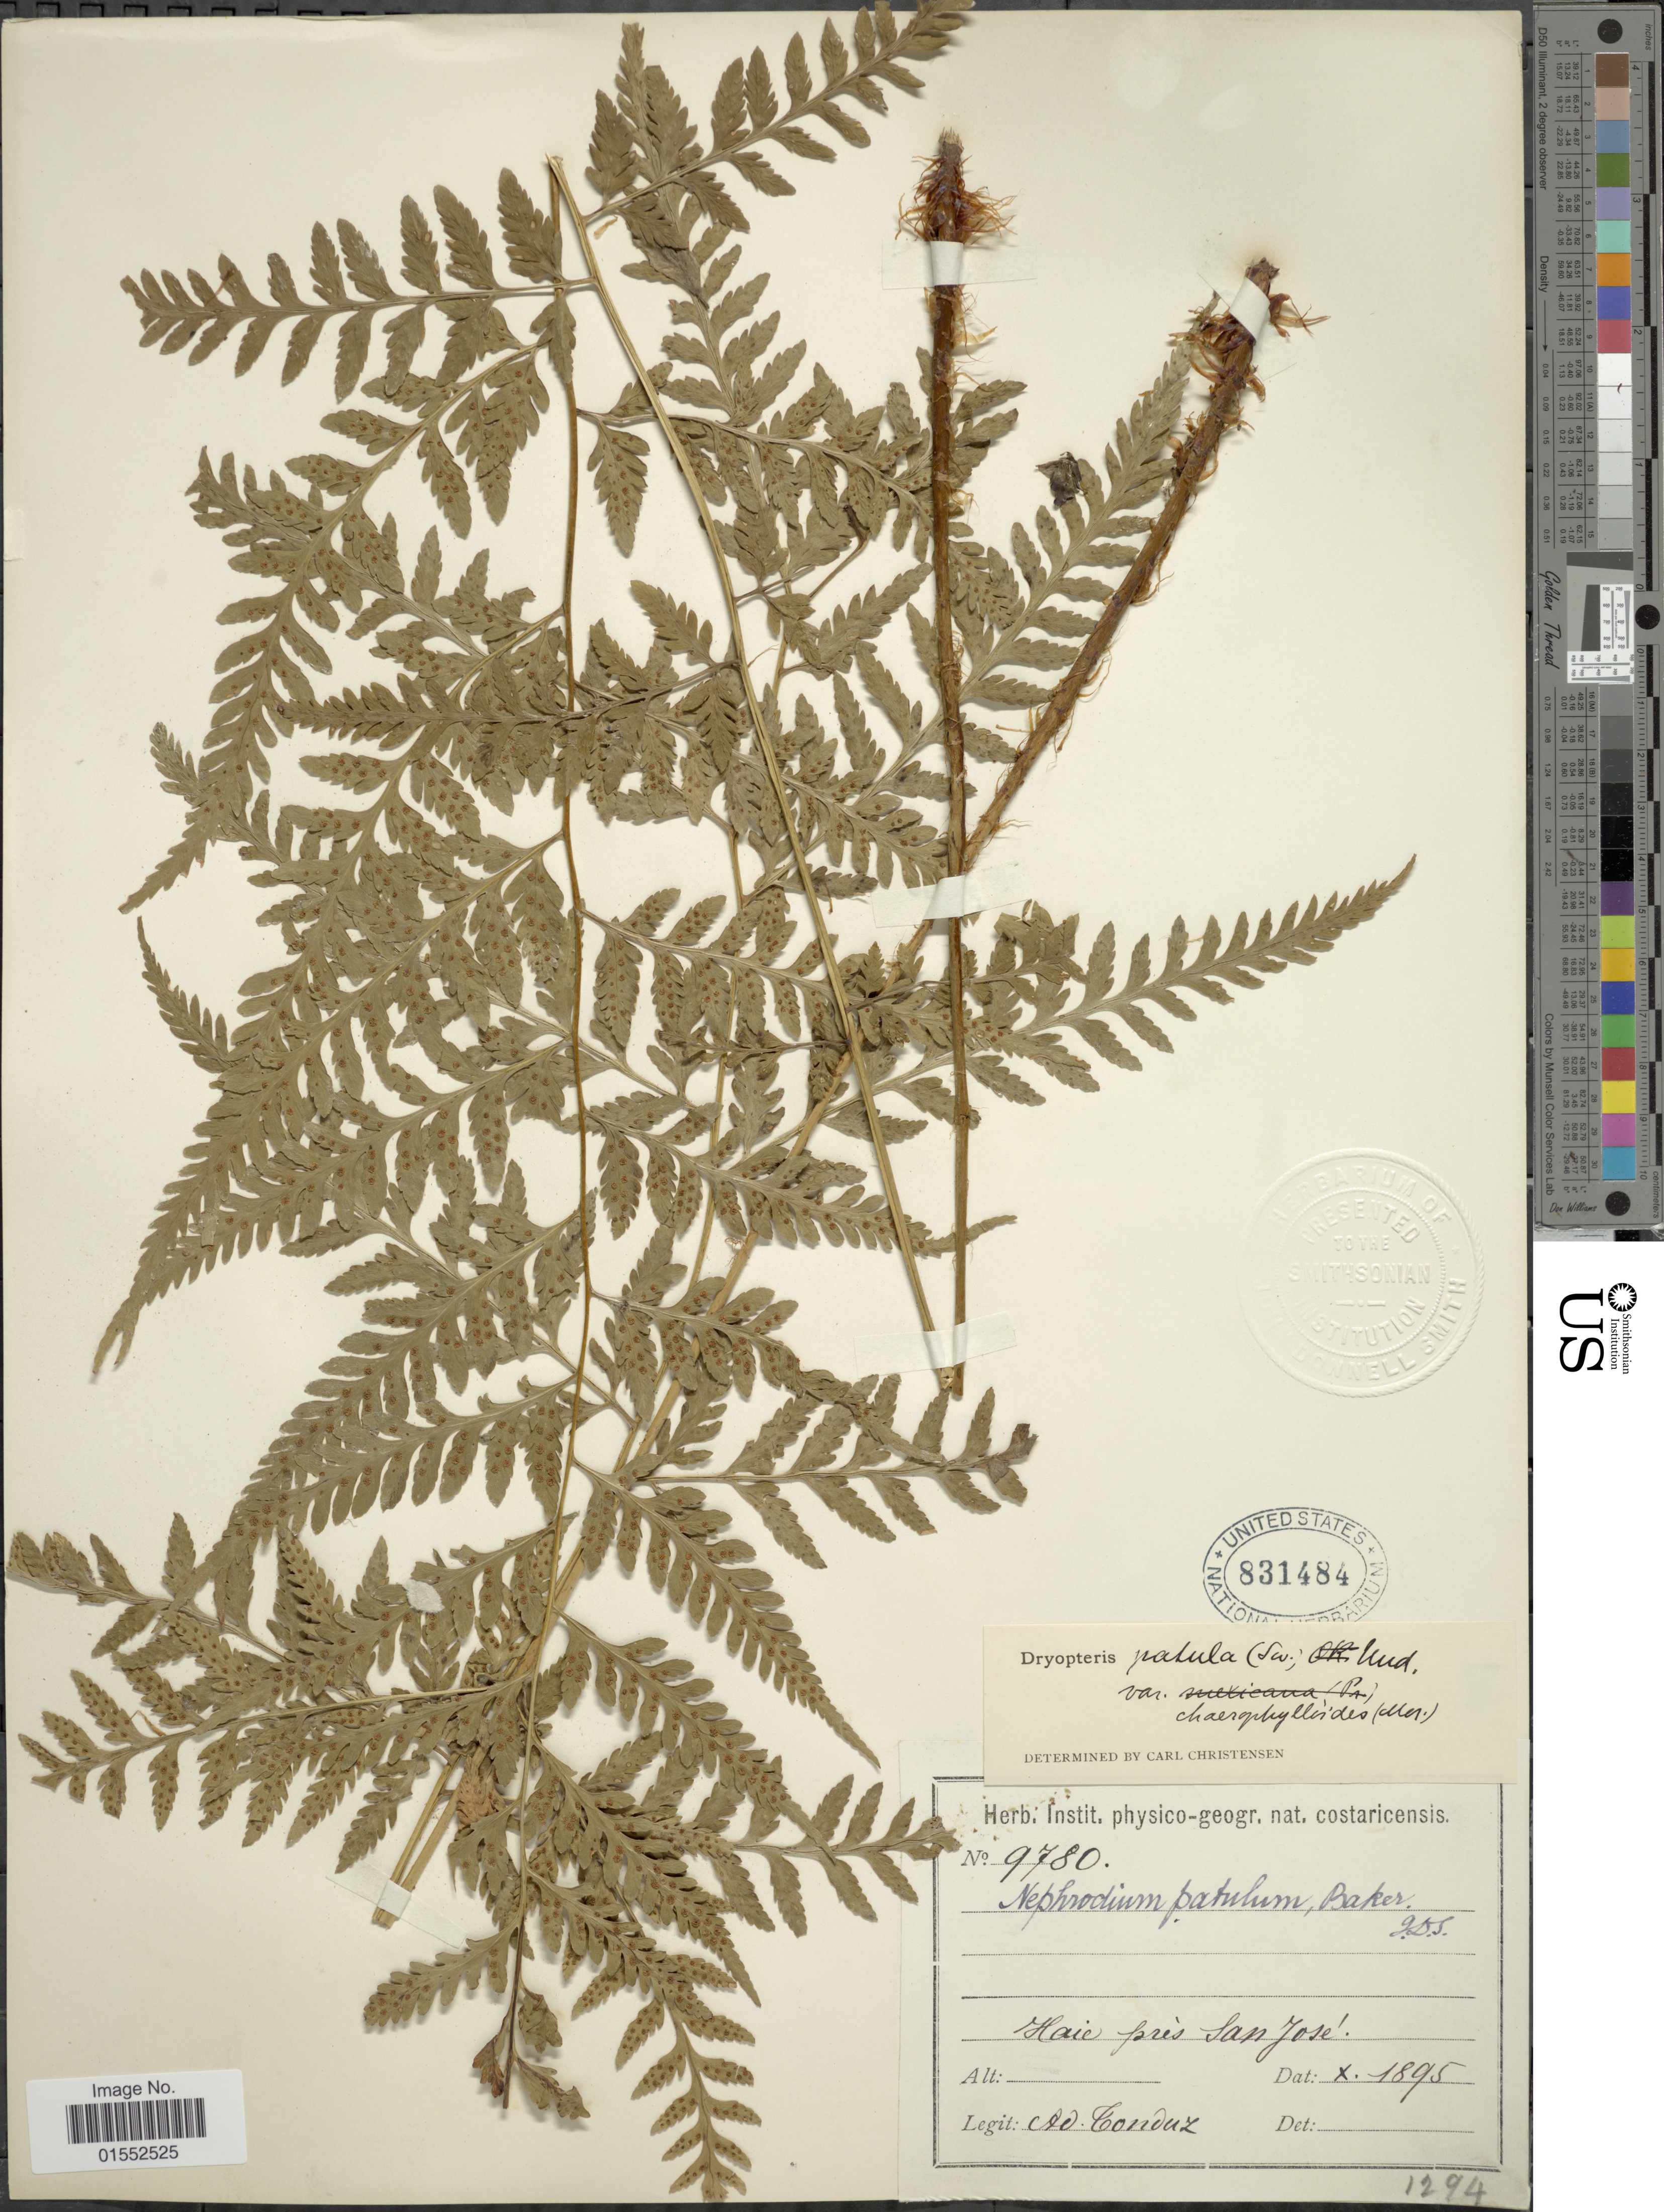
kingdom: Plantae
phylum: Tracheophyta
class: Polypodiopsida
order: Polypodiales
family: Dryopteridaceae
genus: Dryopteris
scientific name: Dryopteris patula var. serrata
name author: (Mett.) C.V. Morton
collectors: A. Tonduz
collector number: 9780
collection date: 1895-10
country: Costa Rica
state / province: San José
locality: Haie pres San Jose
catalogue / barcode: US 831484